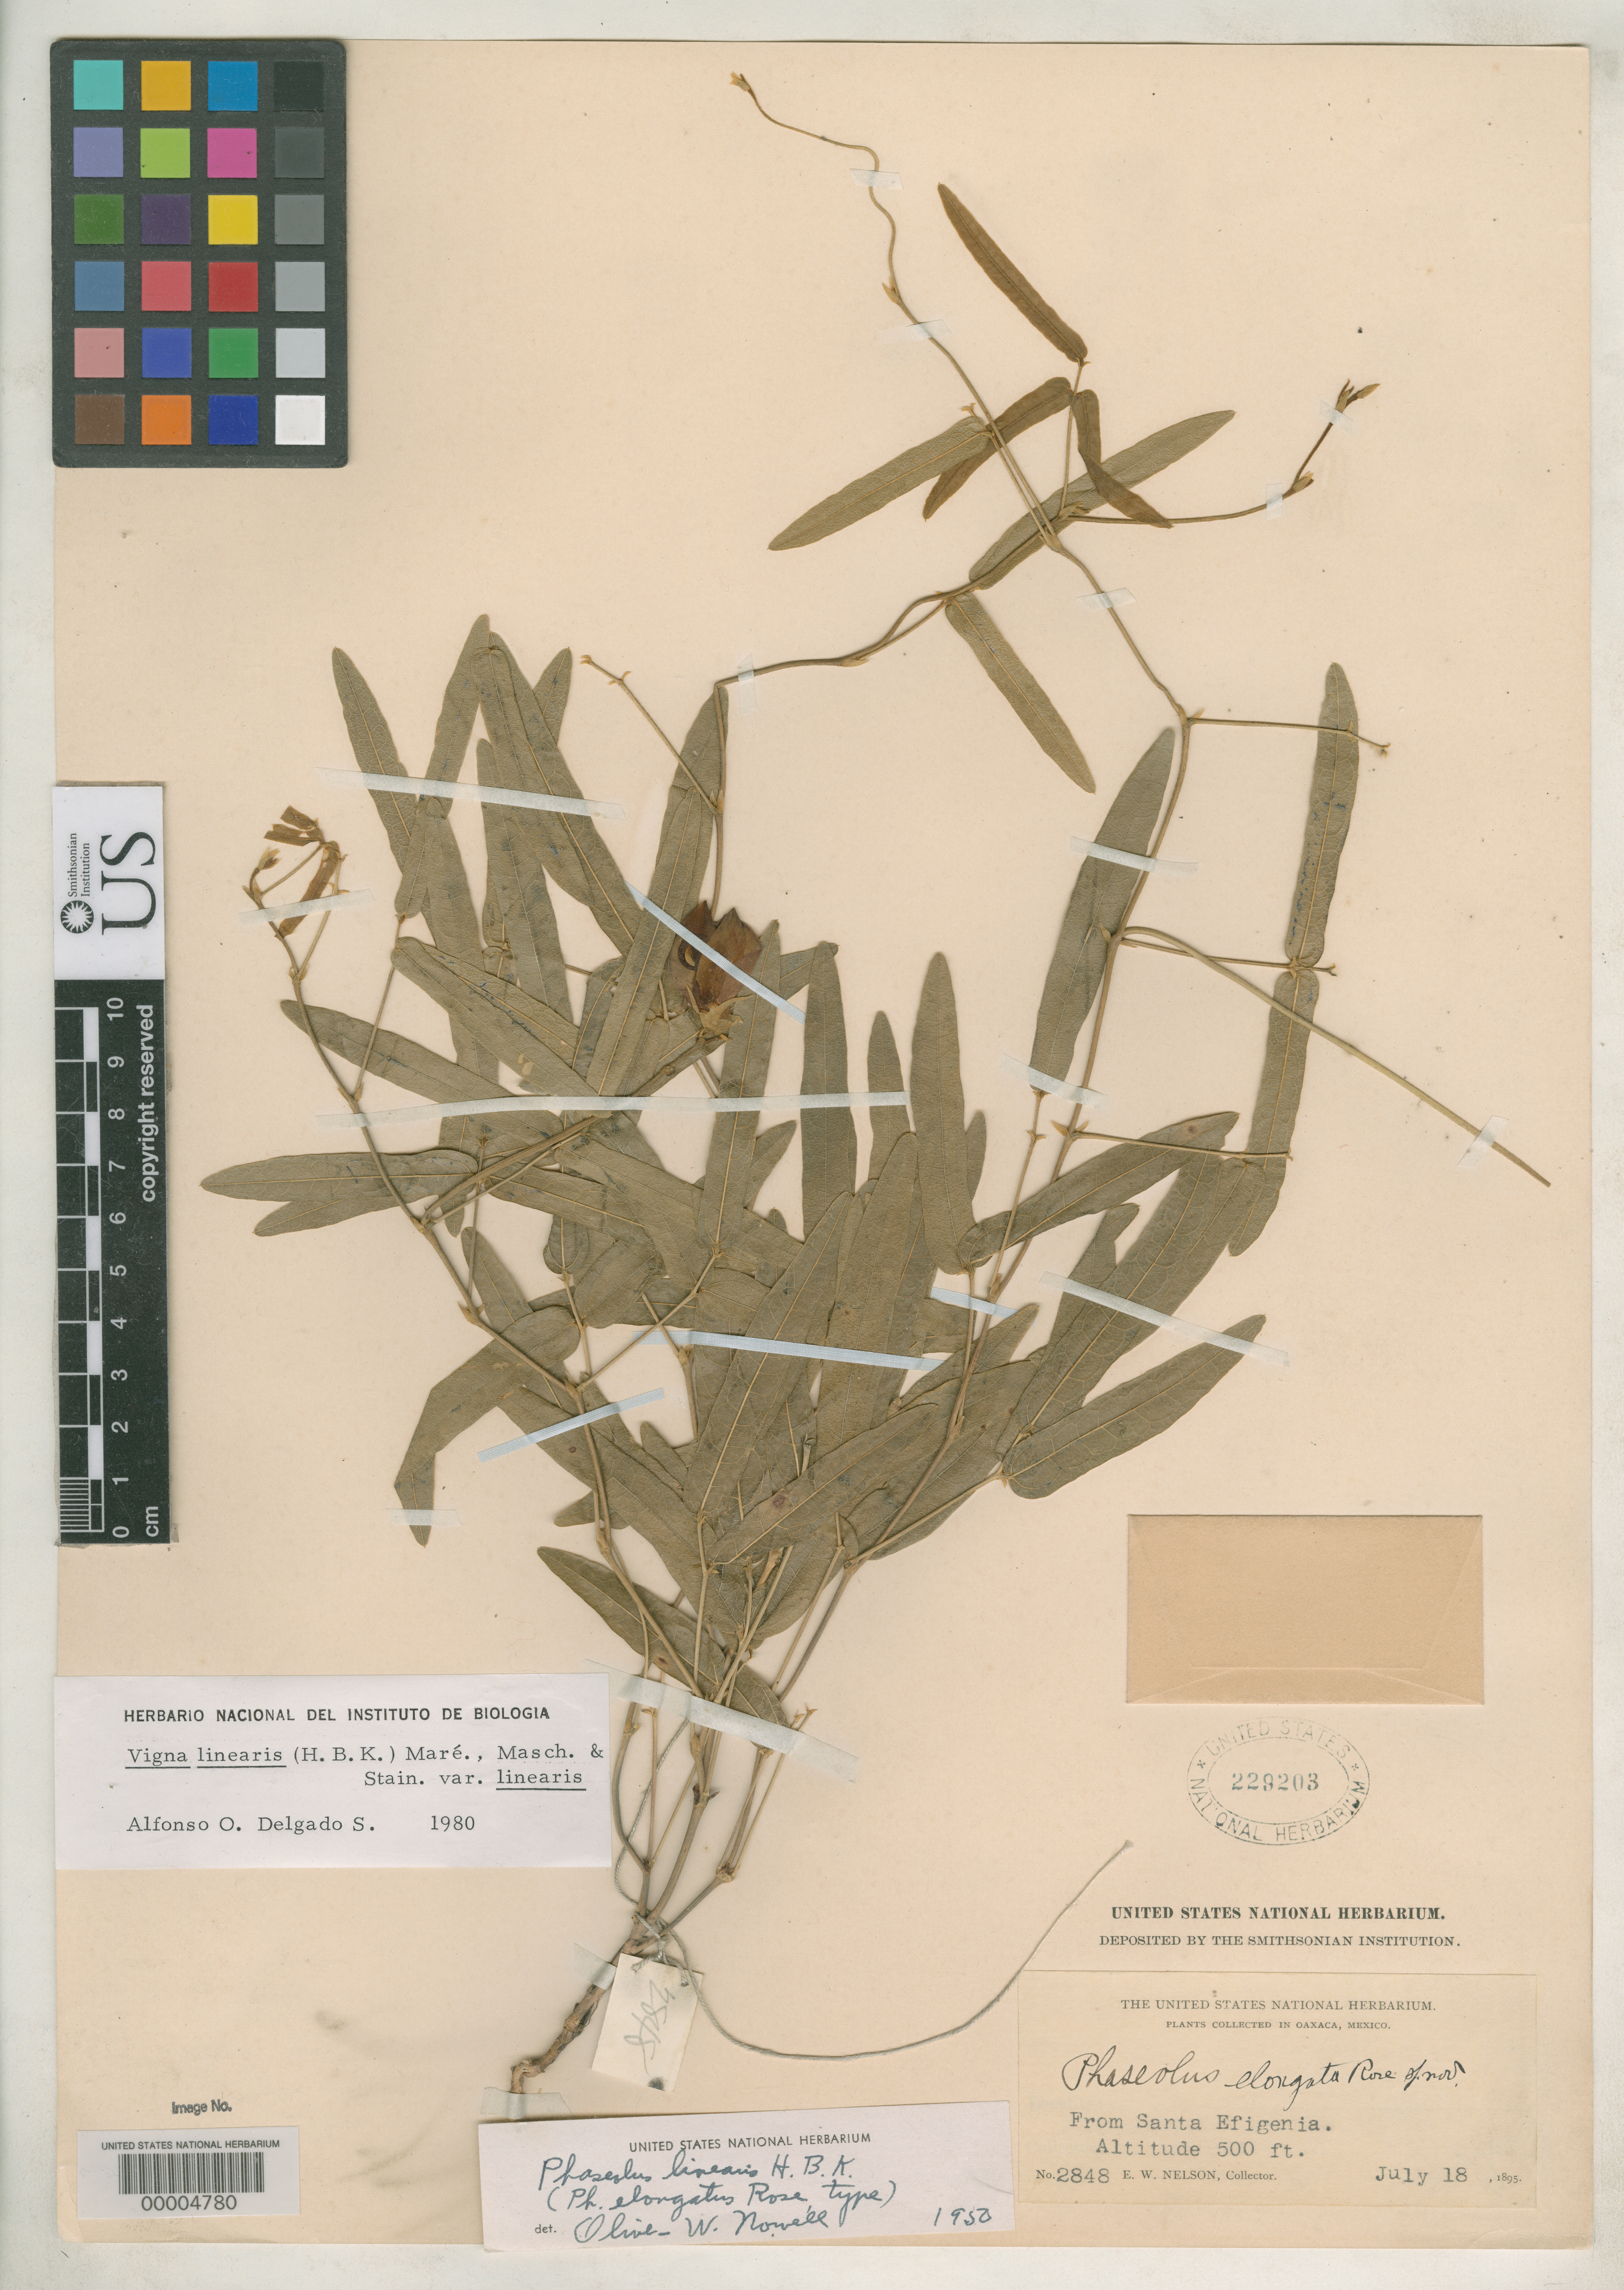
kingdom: Plantae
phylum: Tracheophyta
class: Magnoliopsida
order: Fabales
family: Fabaceae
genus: Phaseolus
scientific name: Phaseolus elongatus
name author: Rose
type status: Holotype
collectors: E. W. Nelson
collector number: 2848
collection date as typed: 18 Jul 1895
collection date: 1895-07-18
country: Mexico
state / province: Oaxaca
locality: Santa Efigenia.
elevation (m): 150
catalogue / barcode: US 229203